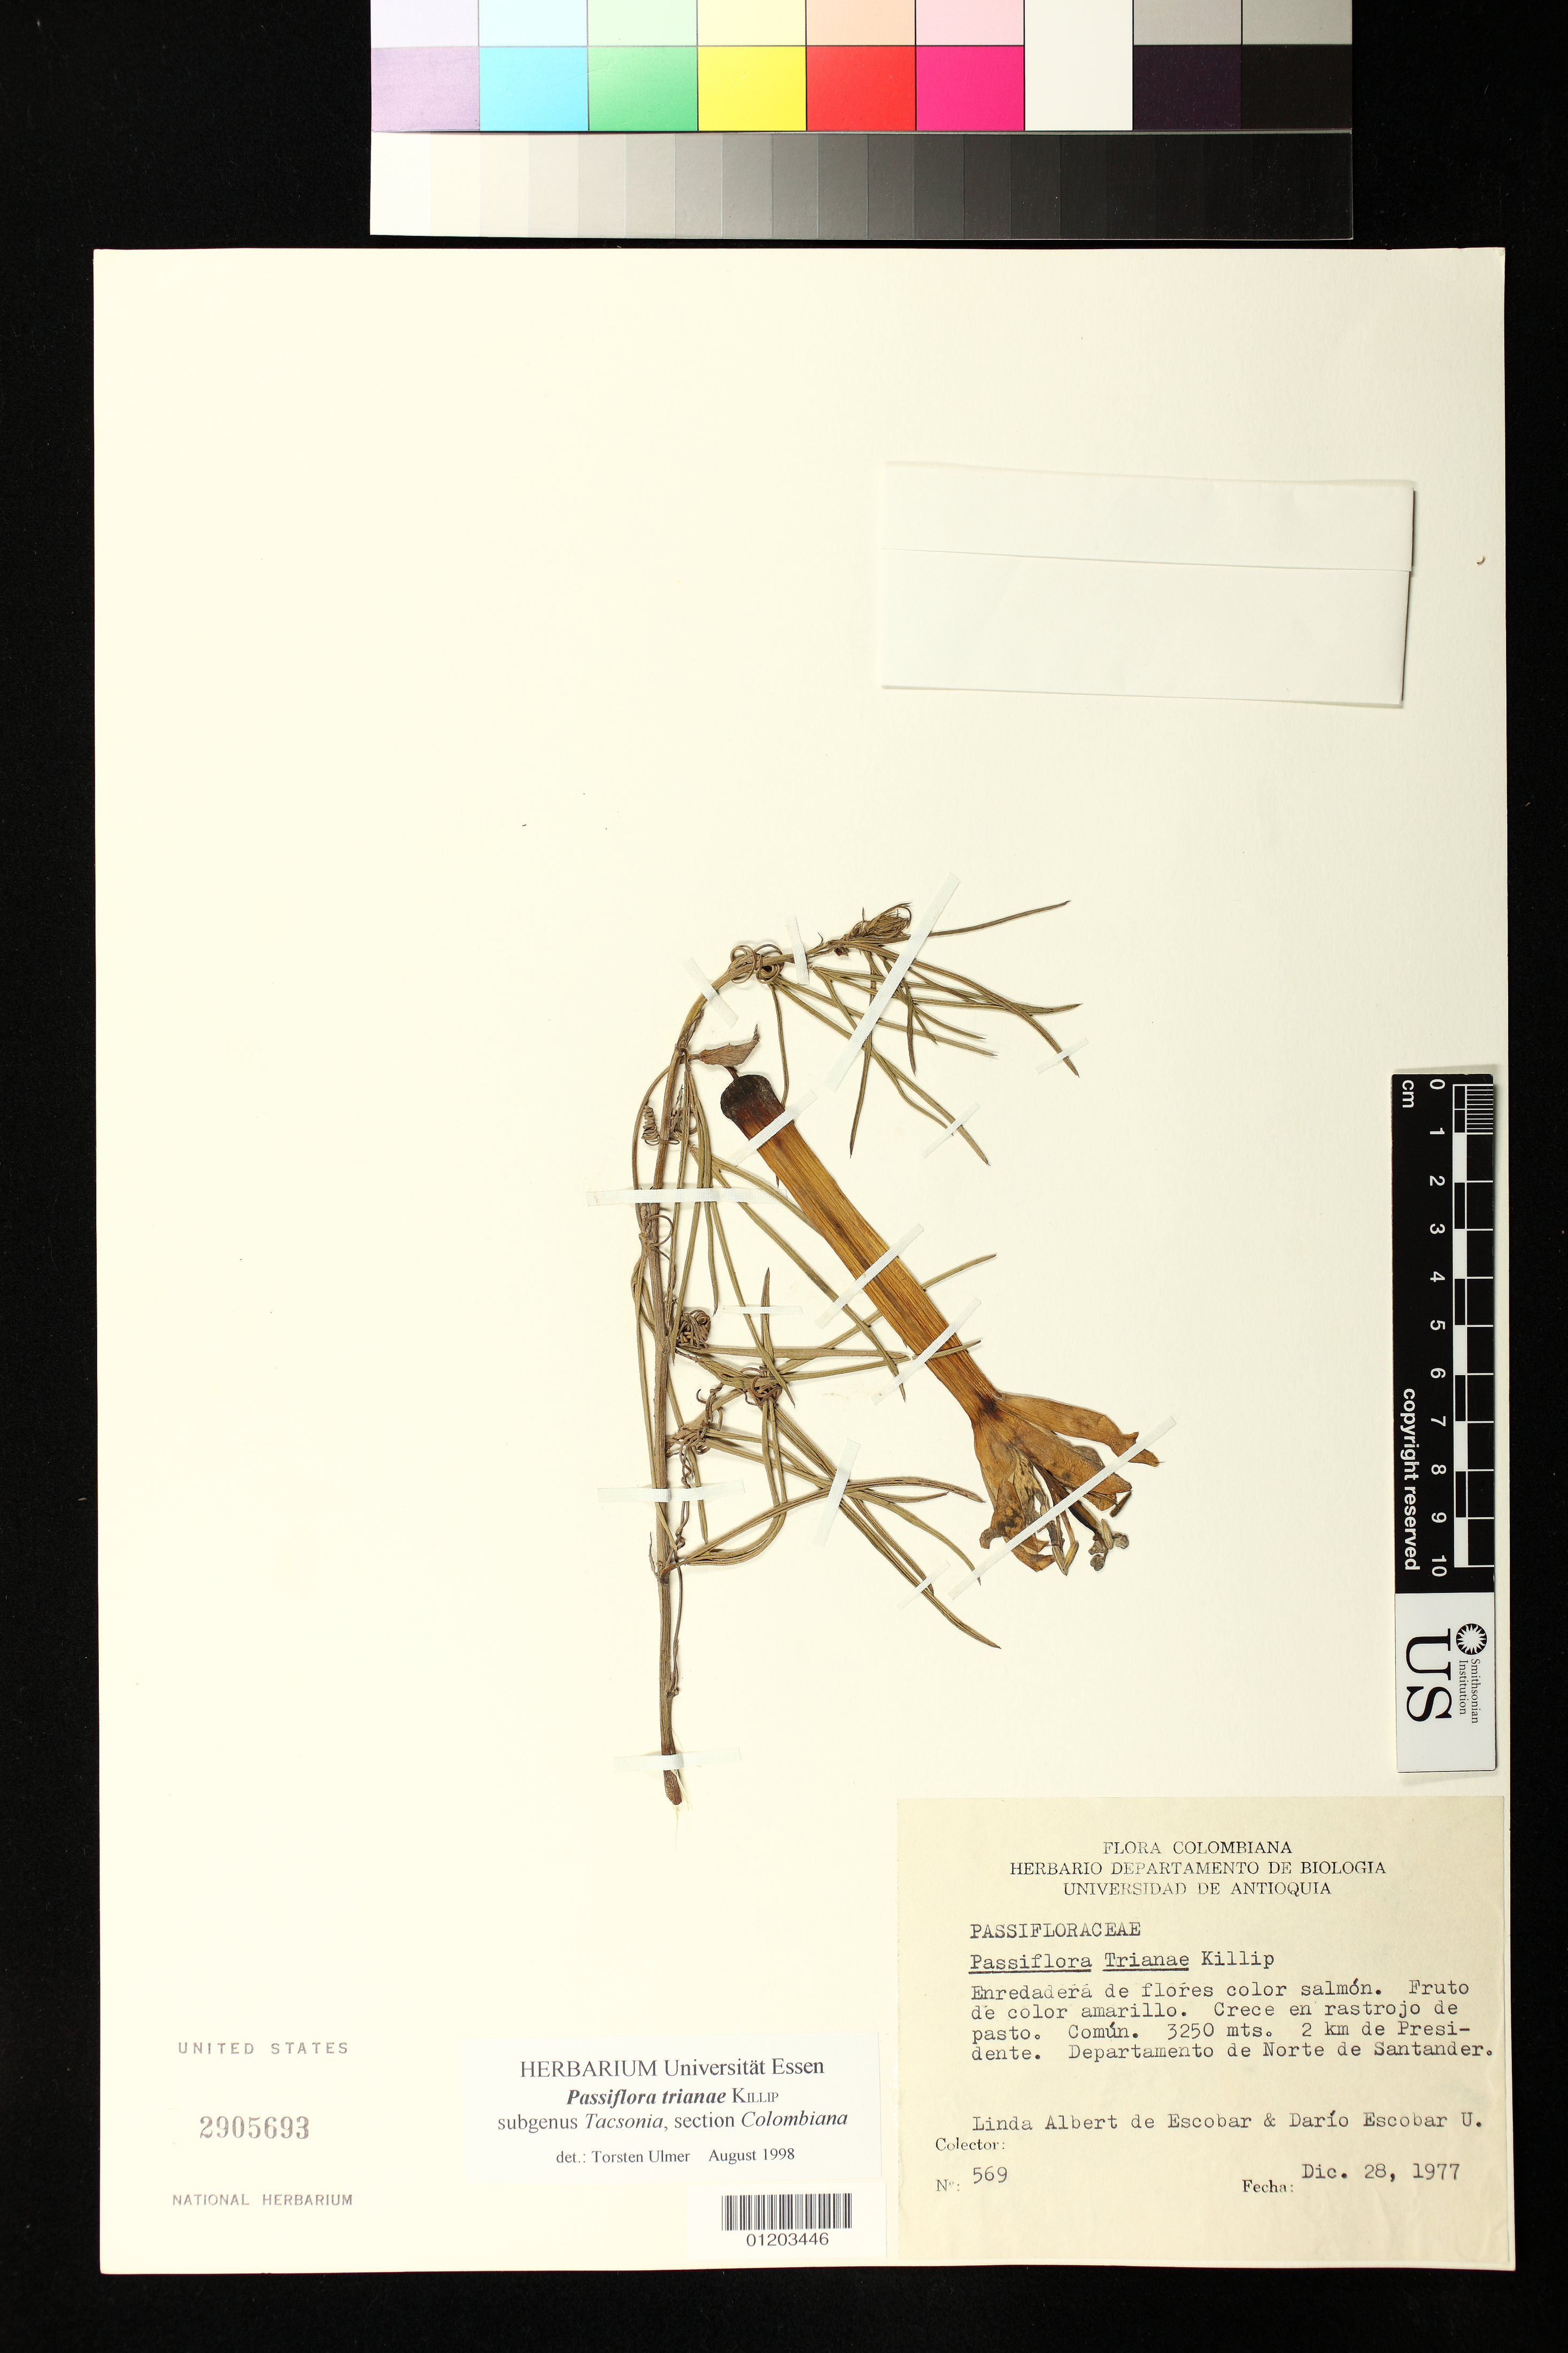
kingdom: Plantae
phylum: Tracheophyta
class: Magnoliopsida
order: Malpighiales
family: Passifloraceae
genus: Passiflora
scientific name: Passiflora trianae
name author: Killip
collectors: L. K. de Escobar & D. Escobar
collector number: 569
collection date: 1977-12-28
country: Colombia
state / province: Norte de Santander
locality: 2 km de Presidente.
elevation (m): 3250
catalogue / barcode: US 2905693